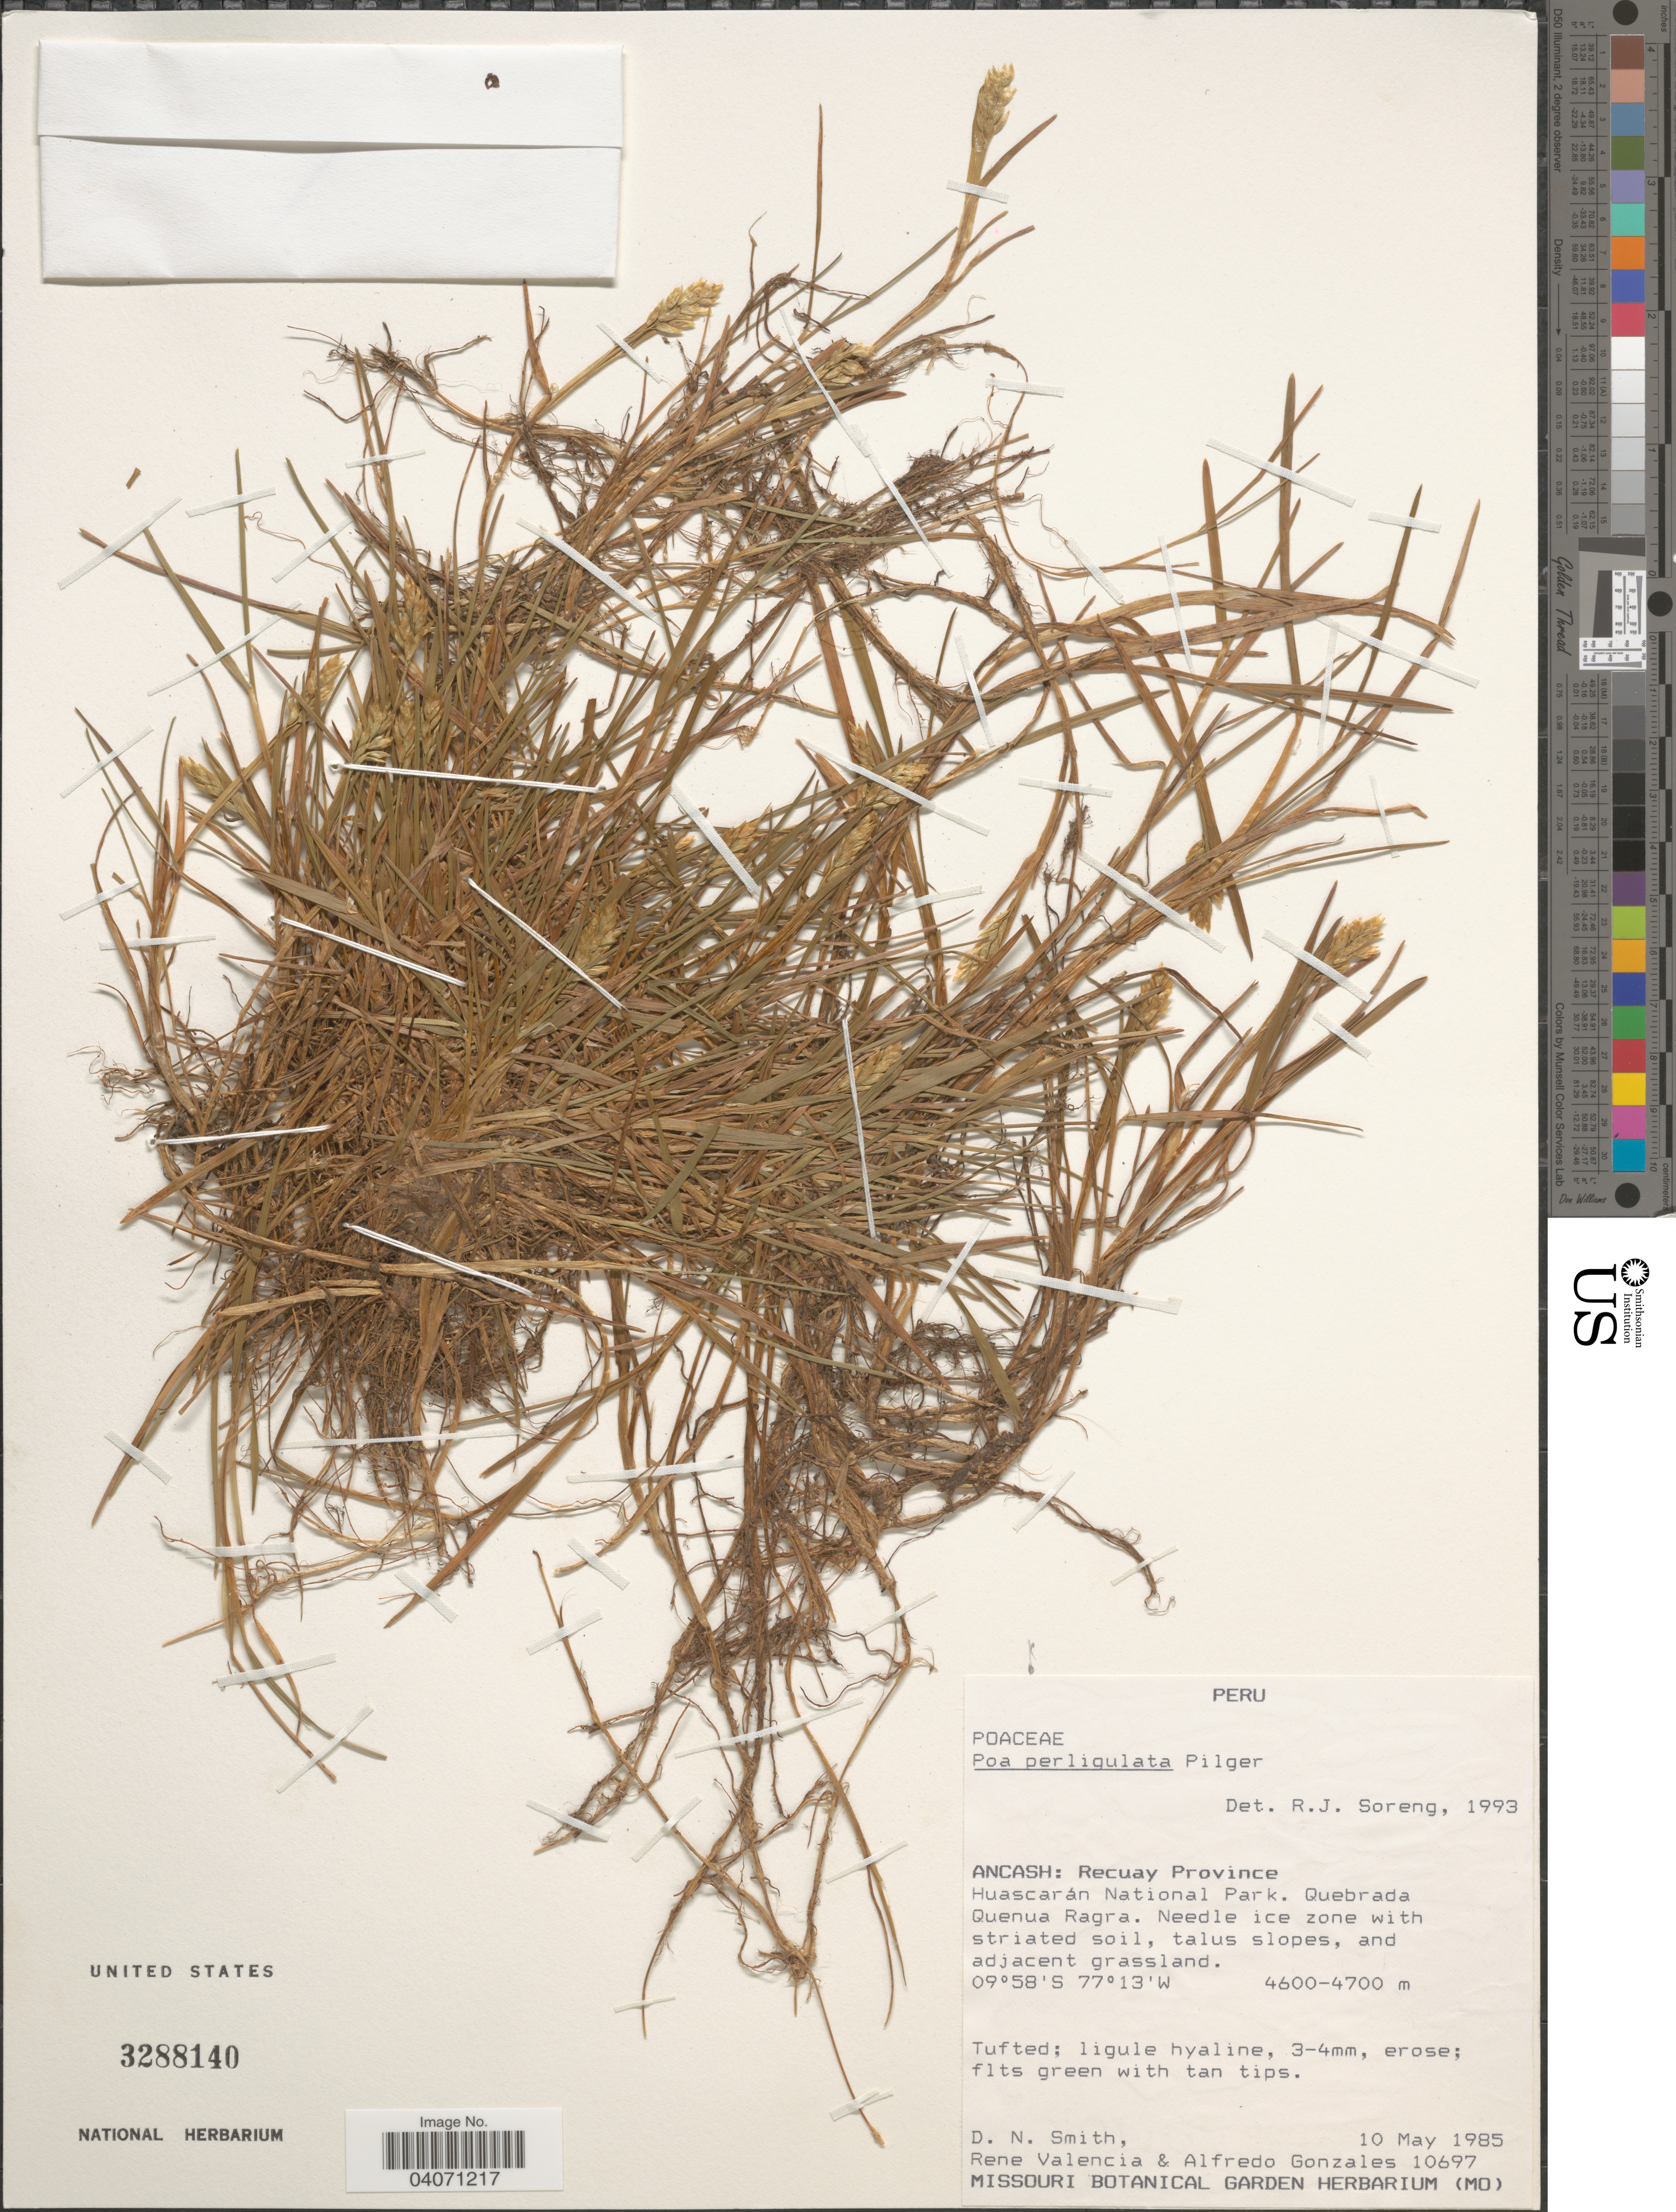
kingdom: Plantae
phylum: Tracheophyta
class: Liliopsida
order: Poales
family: Poaceae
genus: Poa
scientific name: Poa perligulata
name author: Pilg.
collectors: D. Smith, R. Valencia & A. Gonzáles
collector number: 10697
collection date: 1985-05-10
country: Peru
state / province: Ancash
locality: Recuay Province. Huascarán National Park. Quebrada Quenua Ragra. Needle ice zone.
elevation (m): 4600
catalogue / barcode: US 3288140